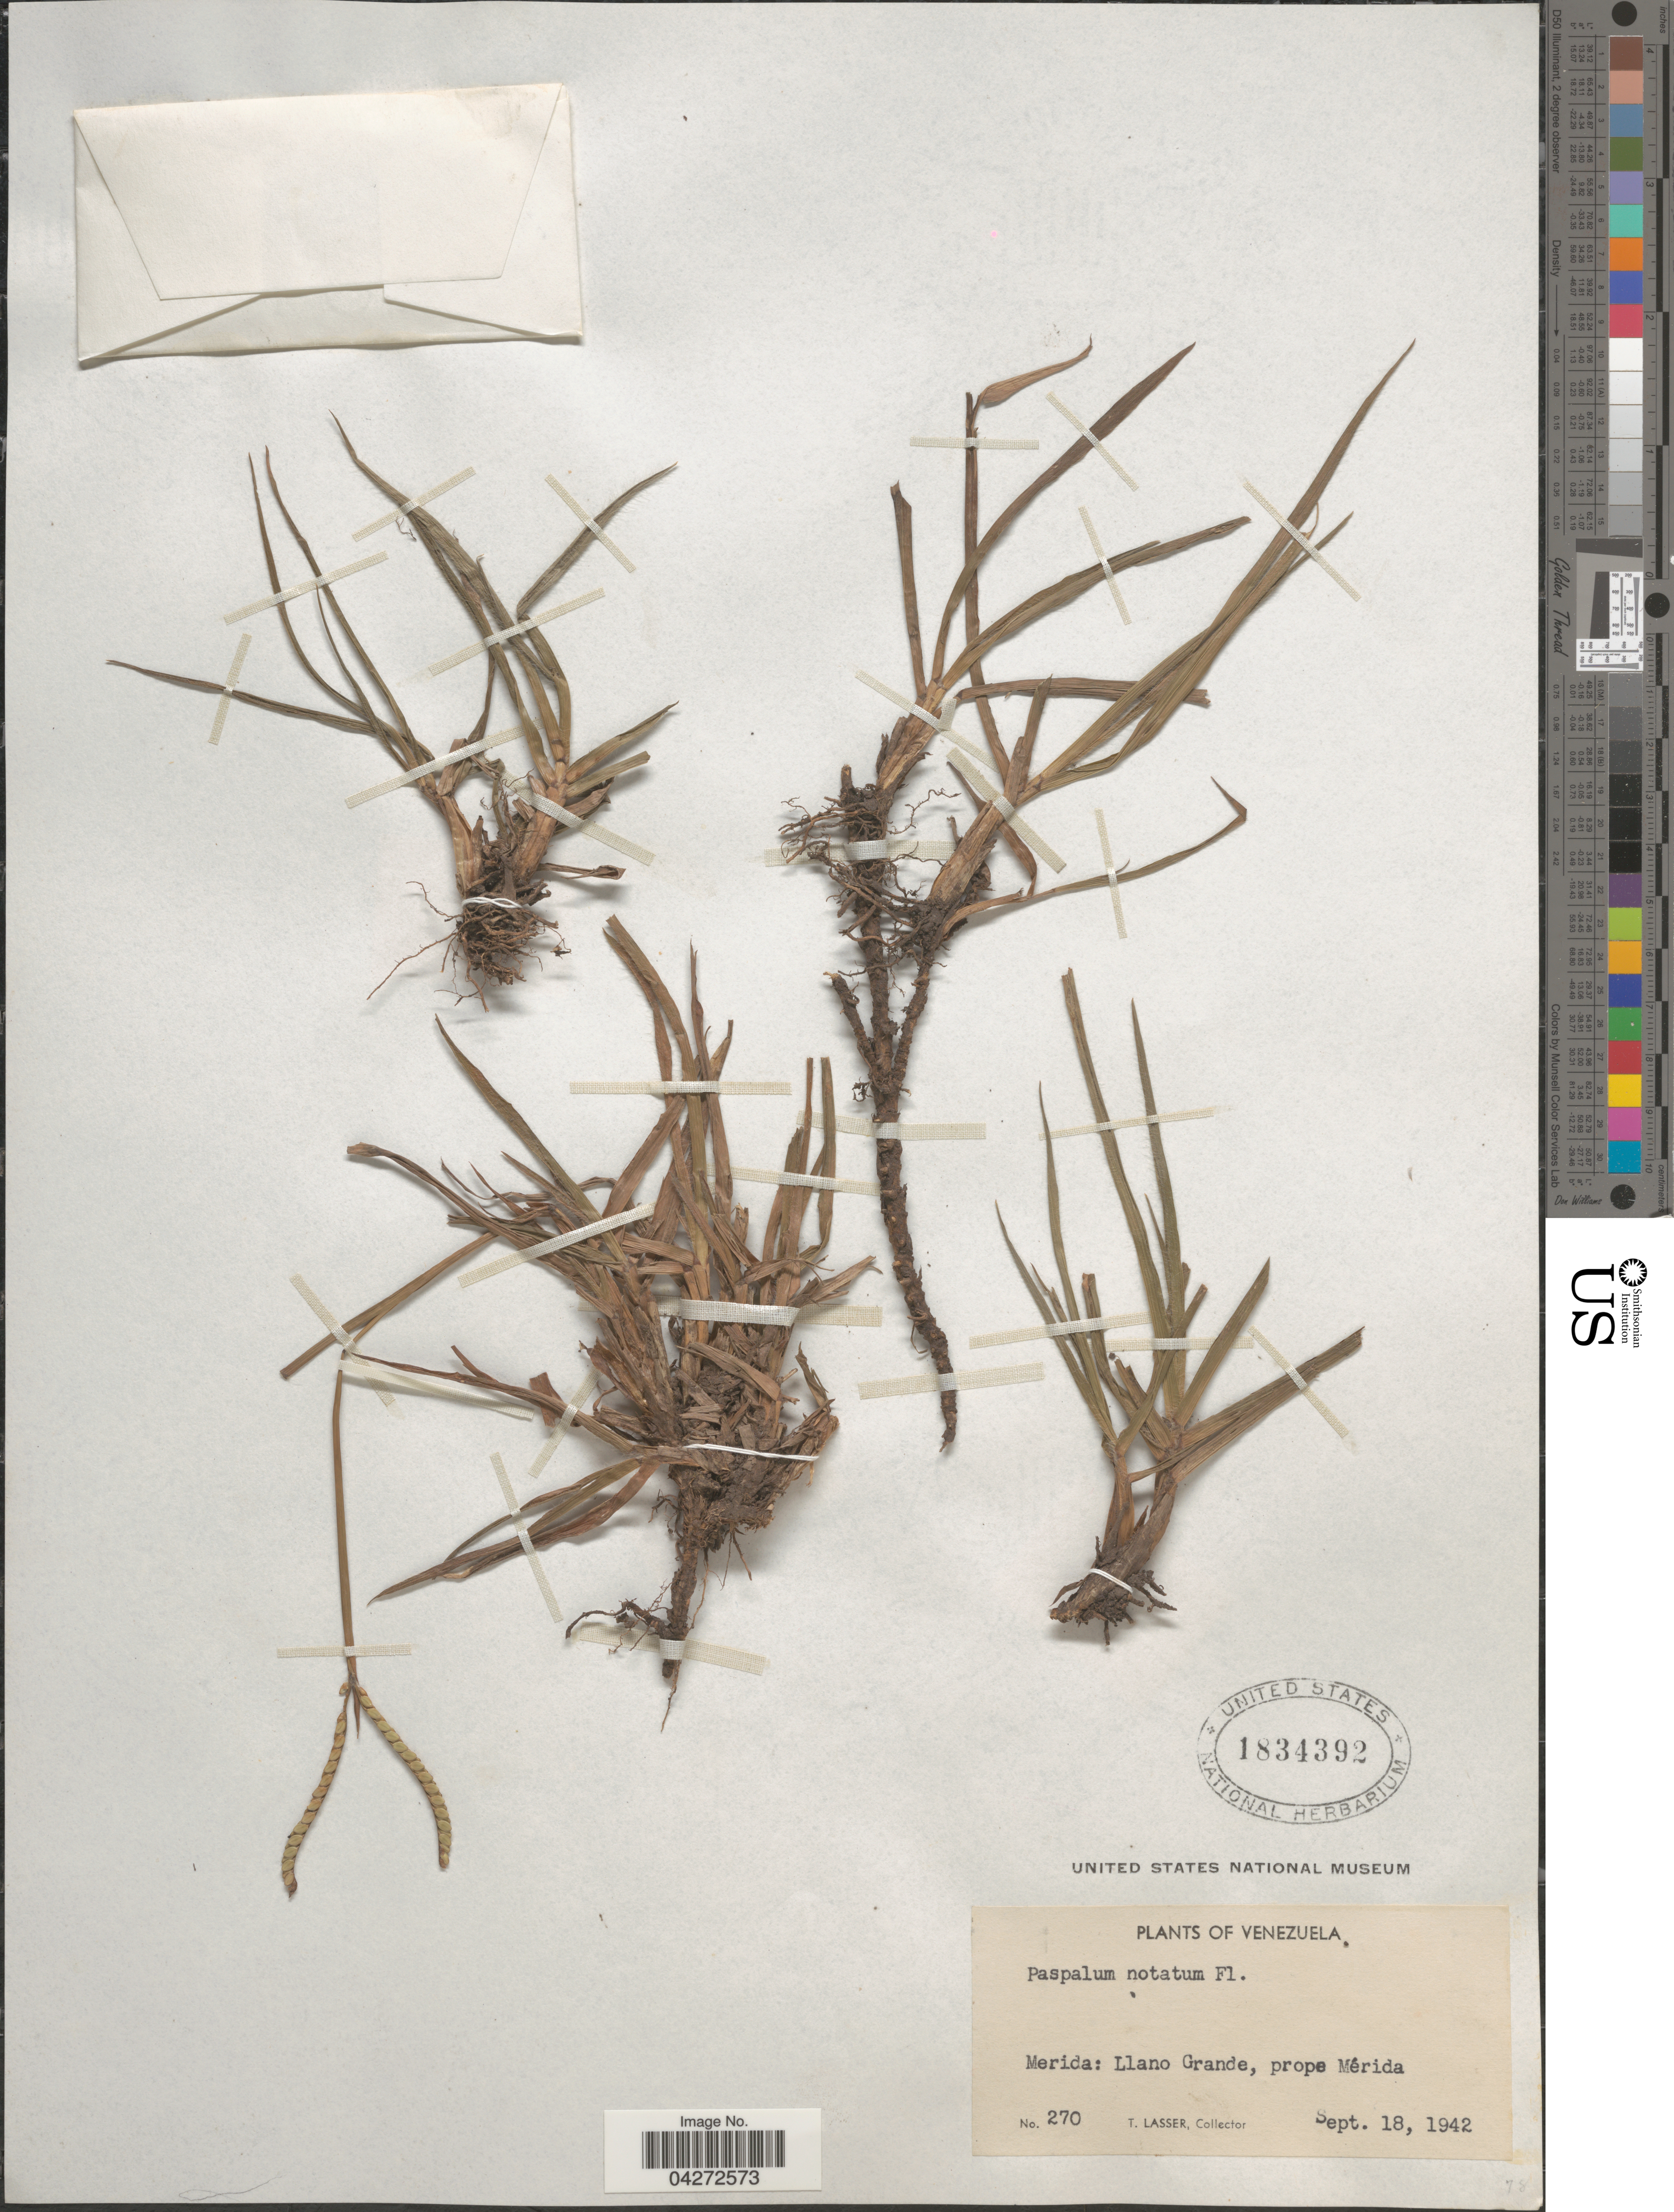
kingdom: Plantae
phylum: Tracheophyta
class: Liliopsida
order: Poales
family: Poaceae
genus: Paspalum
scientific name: Paspalum notatum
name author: Flüggé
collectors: T. Lasser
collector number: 270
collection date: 1942-09-18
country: Venezuela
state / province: Merida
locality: Llano Grande, prope Mérida.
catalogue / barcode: US 1834392